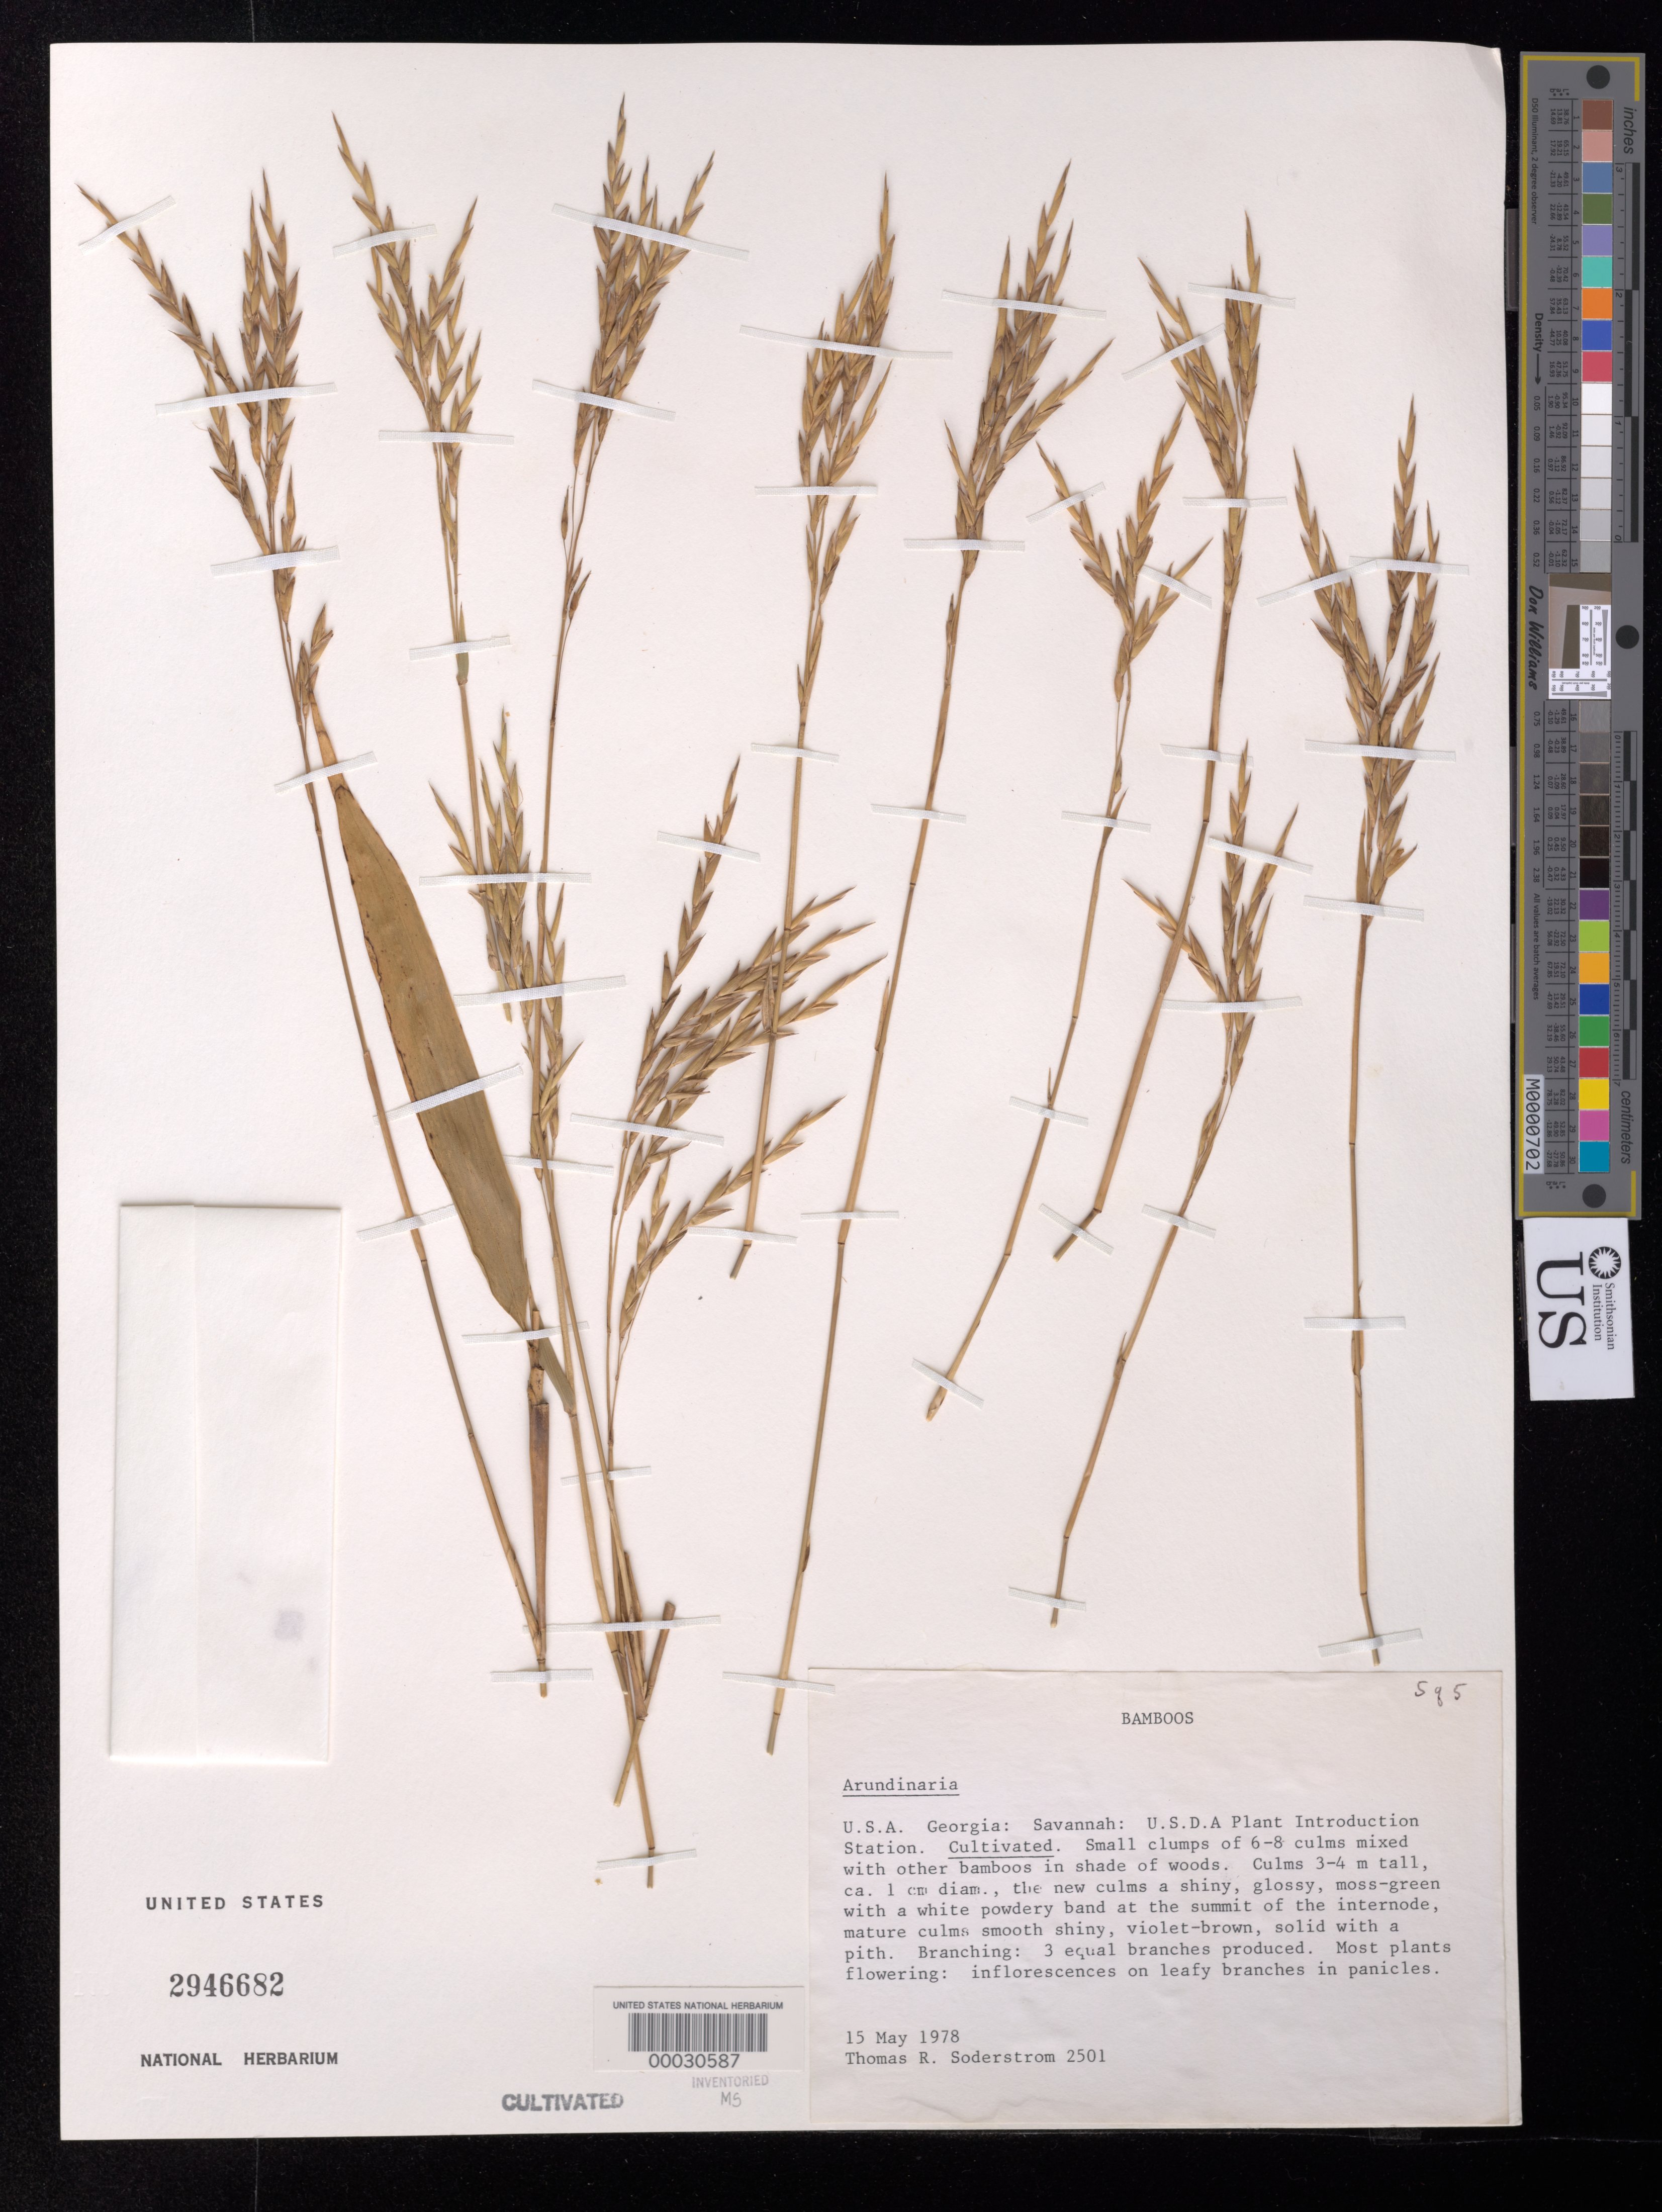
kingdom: Plantae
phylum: Tracheophyta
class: Liliopsida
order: Poales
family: Poaceae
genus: Arundinaria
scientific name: Arundinaria funghomii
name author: McClure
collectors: T. R. Soderstrom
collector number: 2501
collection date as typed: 15 May 1978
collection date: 1978-05-15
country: United States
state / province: Georgia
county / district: Chatham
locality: Usda p.i. station (savannah)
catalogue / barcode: US 2946682